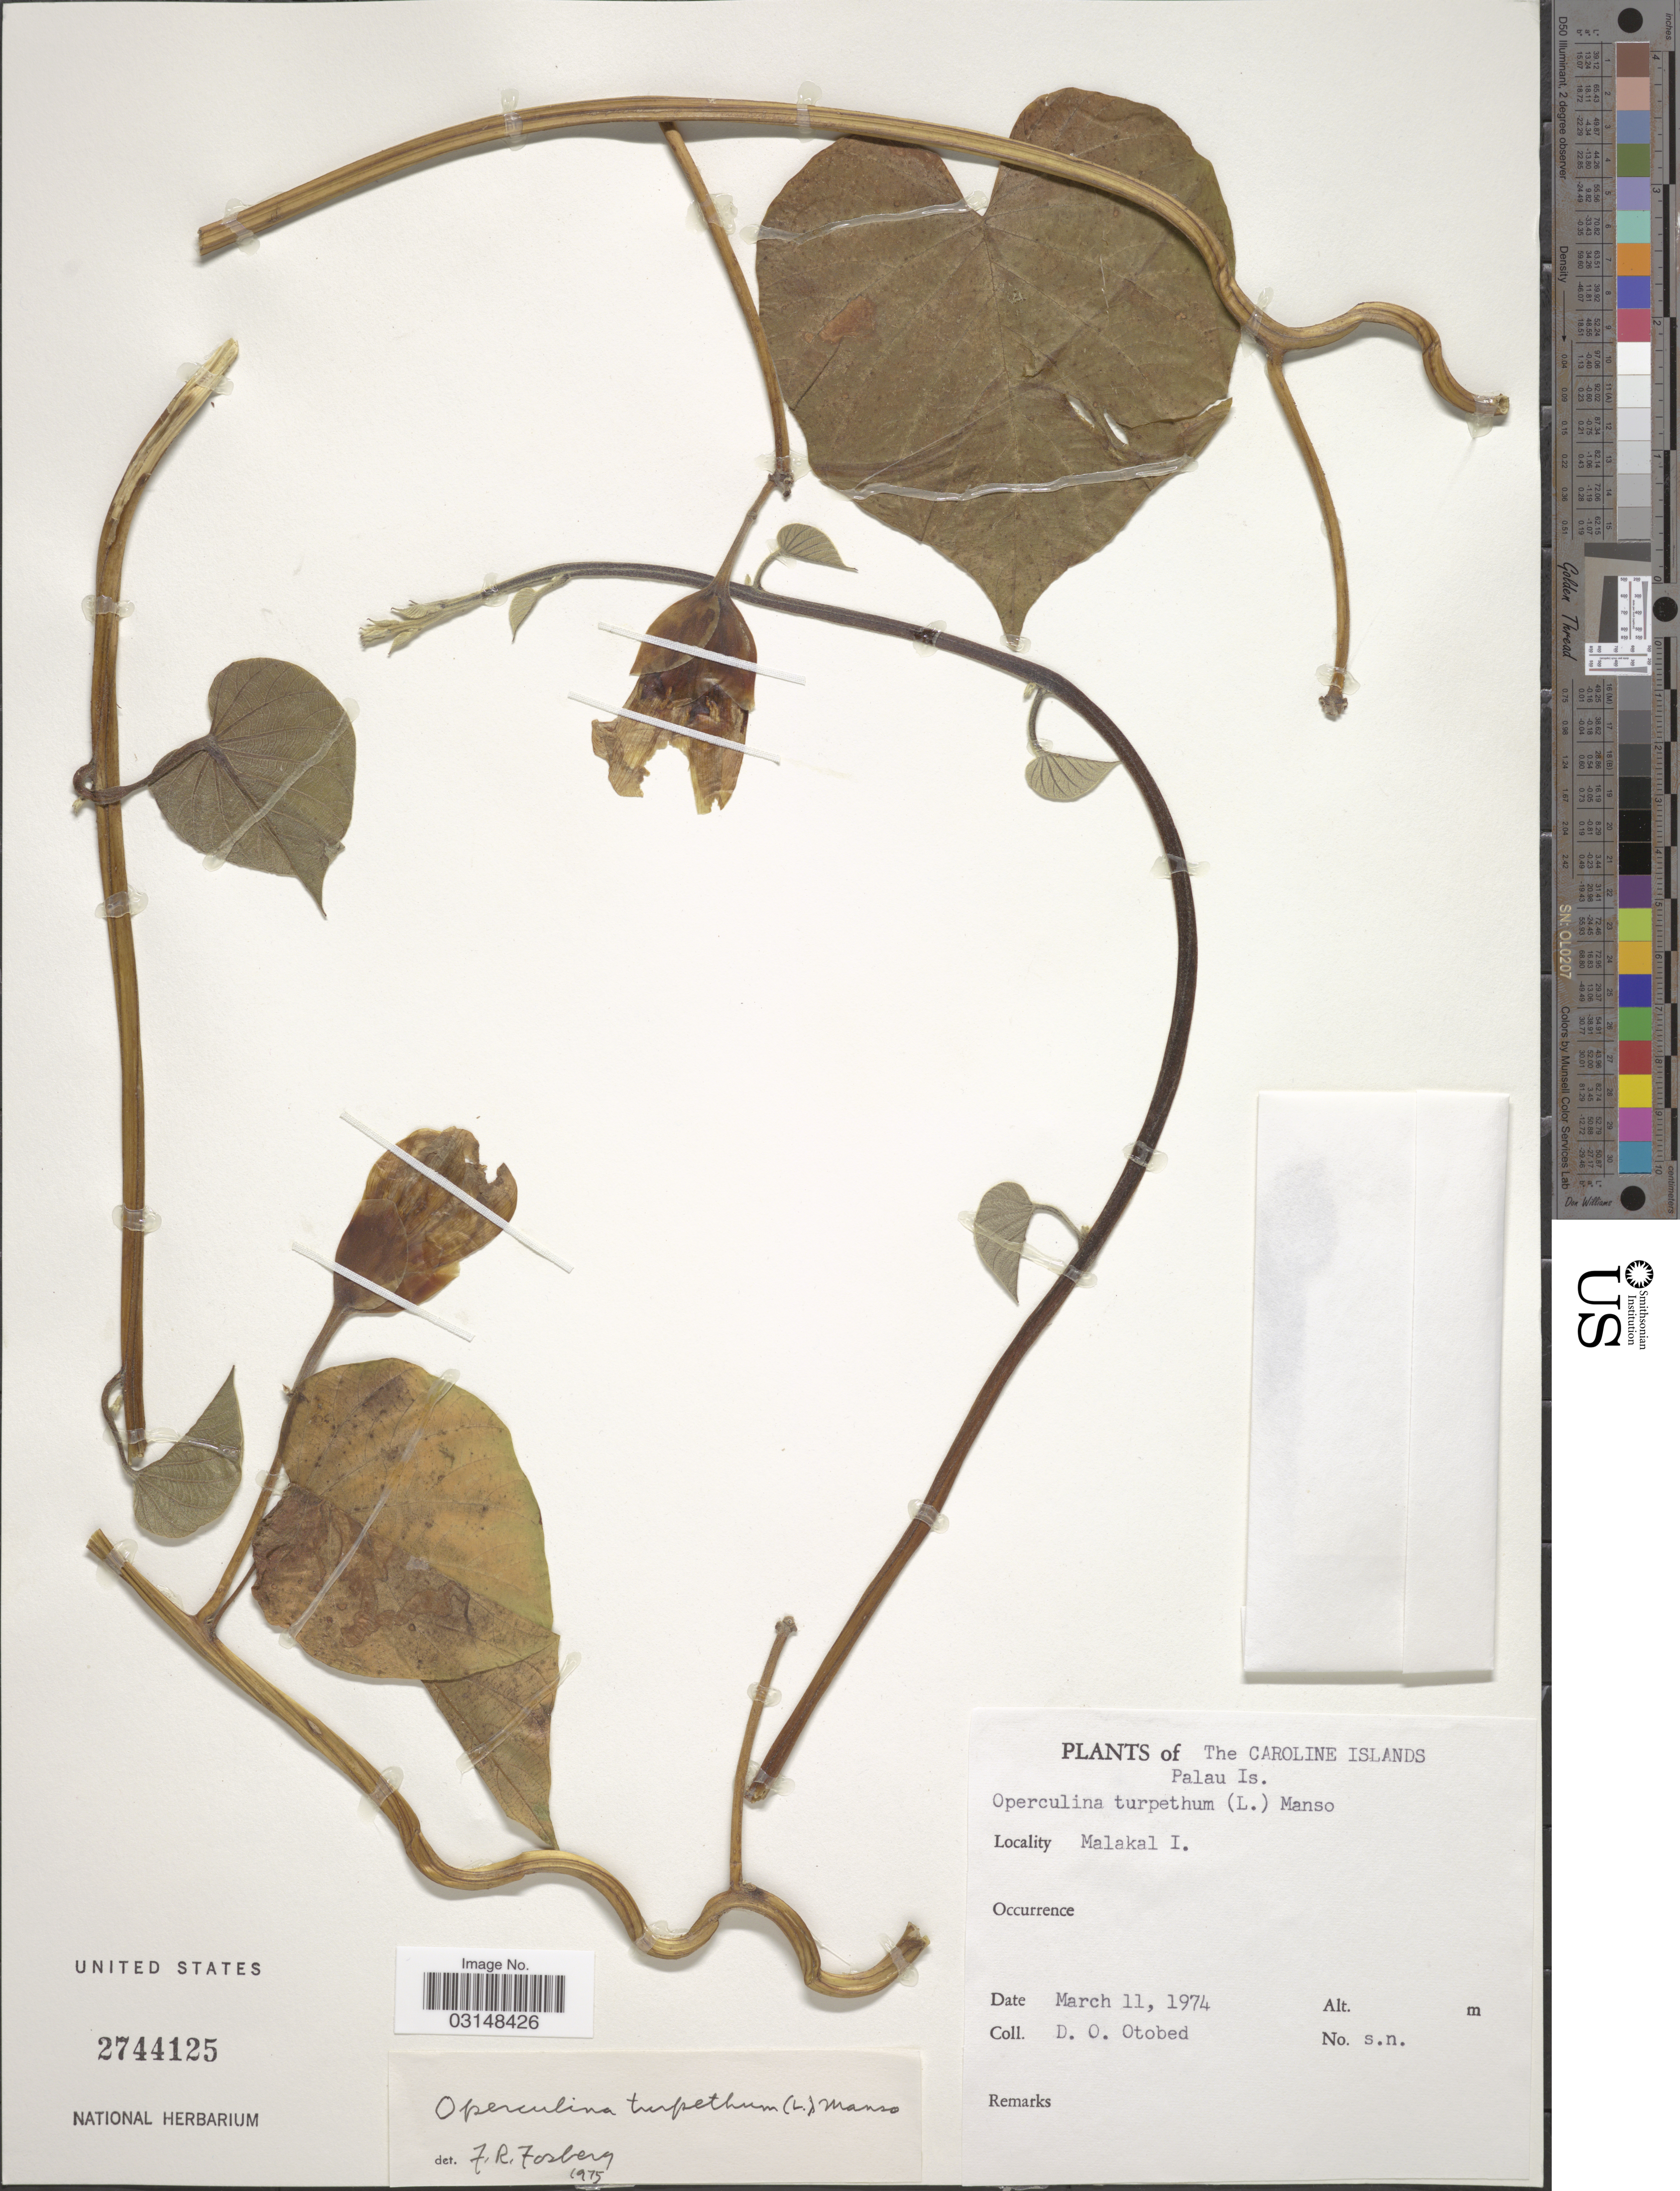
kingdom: Plantae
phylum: Tracheophyta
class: Magnoliopsida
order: Solanales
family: Convolvulaceae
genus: Operculina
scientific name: Operculina turpethum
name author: (L.) Silva Manso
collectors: D. O. Otobed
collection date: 1974-03-11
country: Palau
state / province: Koror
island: Ngemelachel [Malakal]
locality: The Caroline Islands, Palau Is., Malakal I.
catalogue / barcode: US 2744125